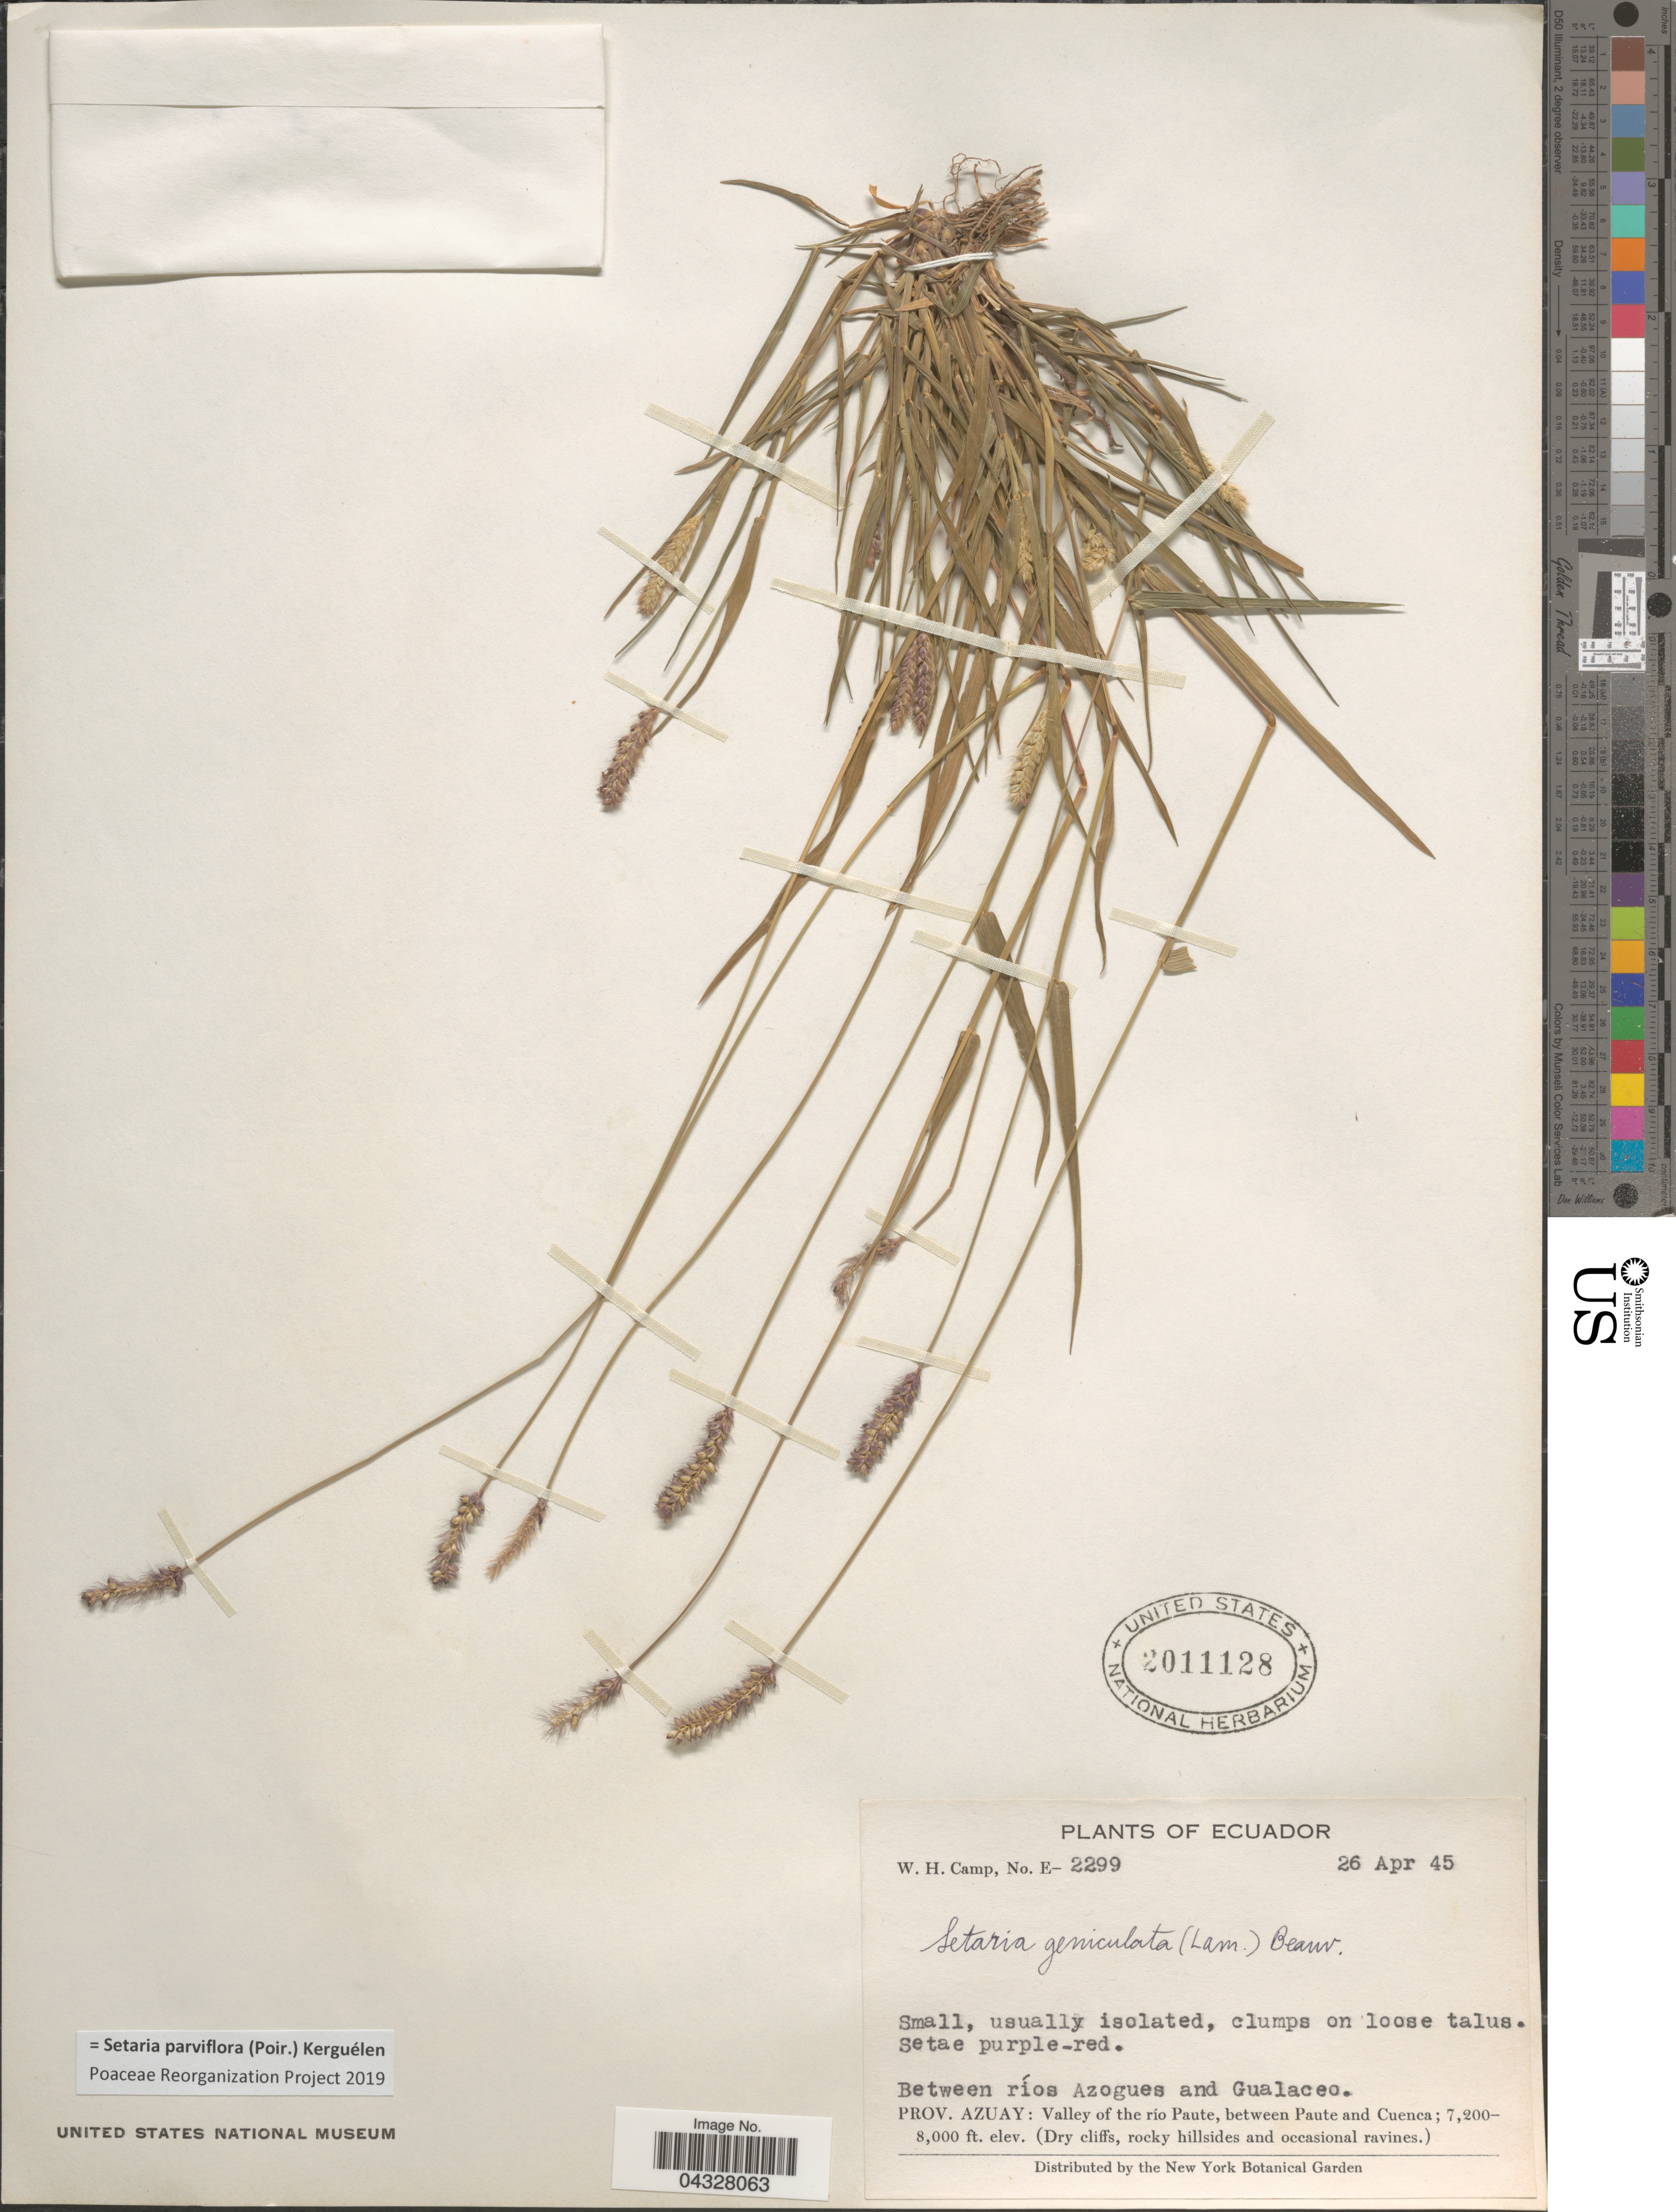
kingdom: Plantae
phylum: Tracheophyta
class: Liliopsida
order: Poales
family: Poaceae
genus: Setaria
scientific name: Setaria parviflora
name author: (Poir.) Kerguélen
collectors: W. H. Camp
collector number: E-2299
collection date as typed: Transcribed d/m/y: 26/4/45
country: Ecuador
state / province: Azuay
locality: Between ríos Azogues and Gualaceo. Valley of the río Paute, between Paute and Cuenca.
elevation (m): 2195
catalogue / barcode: US 2011128